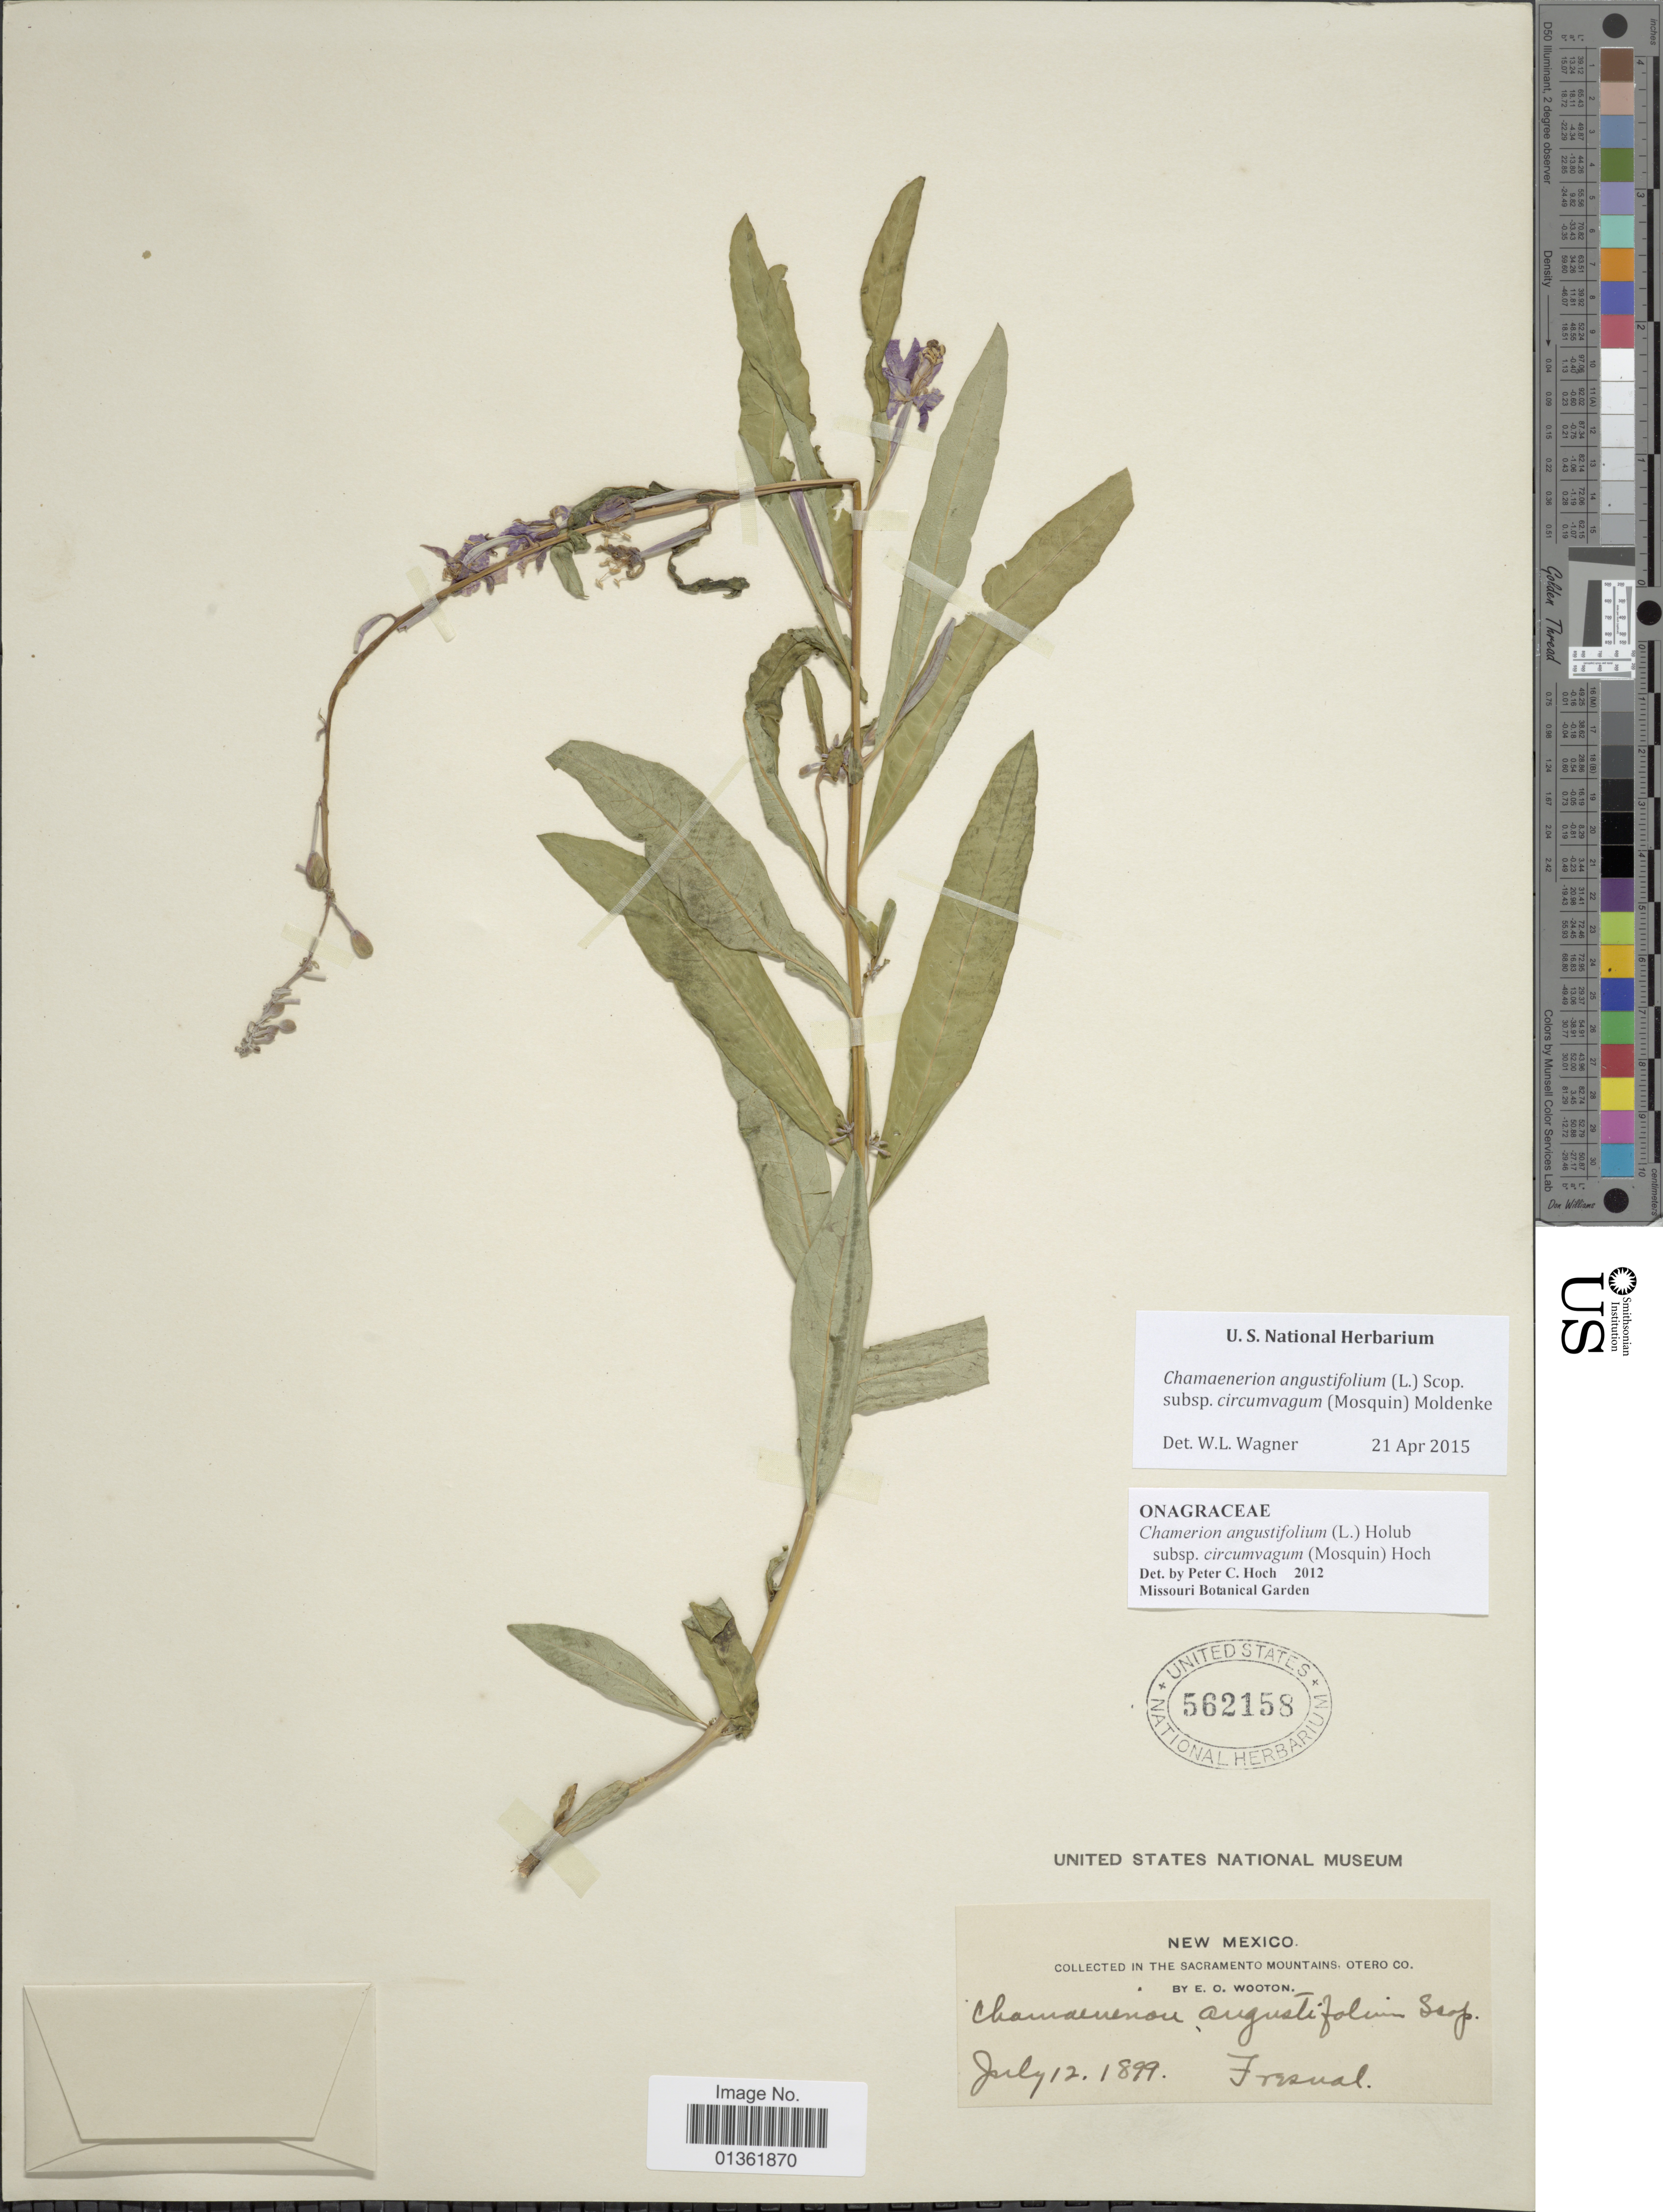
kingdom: Plantae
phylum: Tracheophyta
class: Magnoliopsida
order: Myrtales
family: Onagraceae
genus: Chamaenerion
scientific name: Chamaenerion angustifolium subsp. circumvagum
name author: (Mosquin) Moldenke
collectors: E. O. Wooton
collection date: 1899-07-12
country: United States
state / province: New Mexico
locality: In the Sacramento Mountains, Otero Co. Fresual.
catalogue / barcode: US 562158